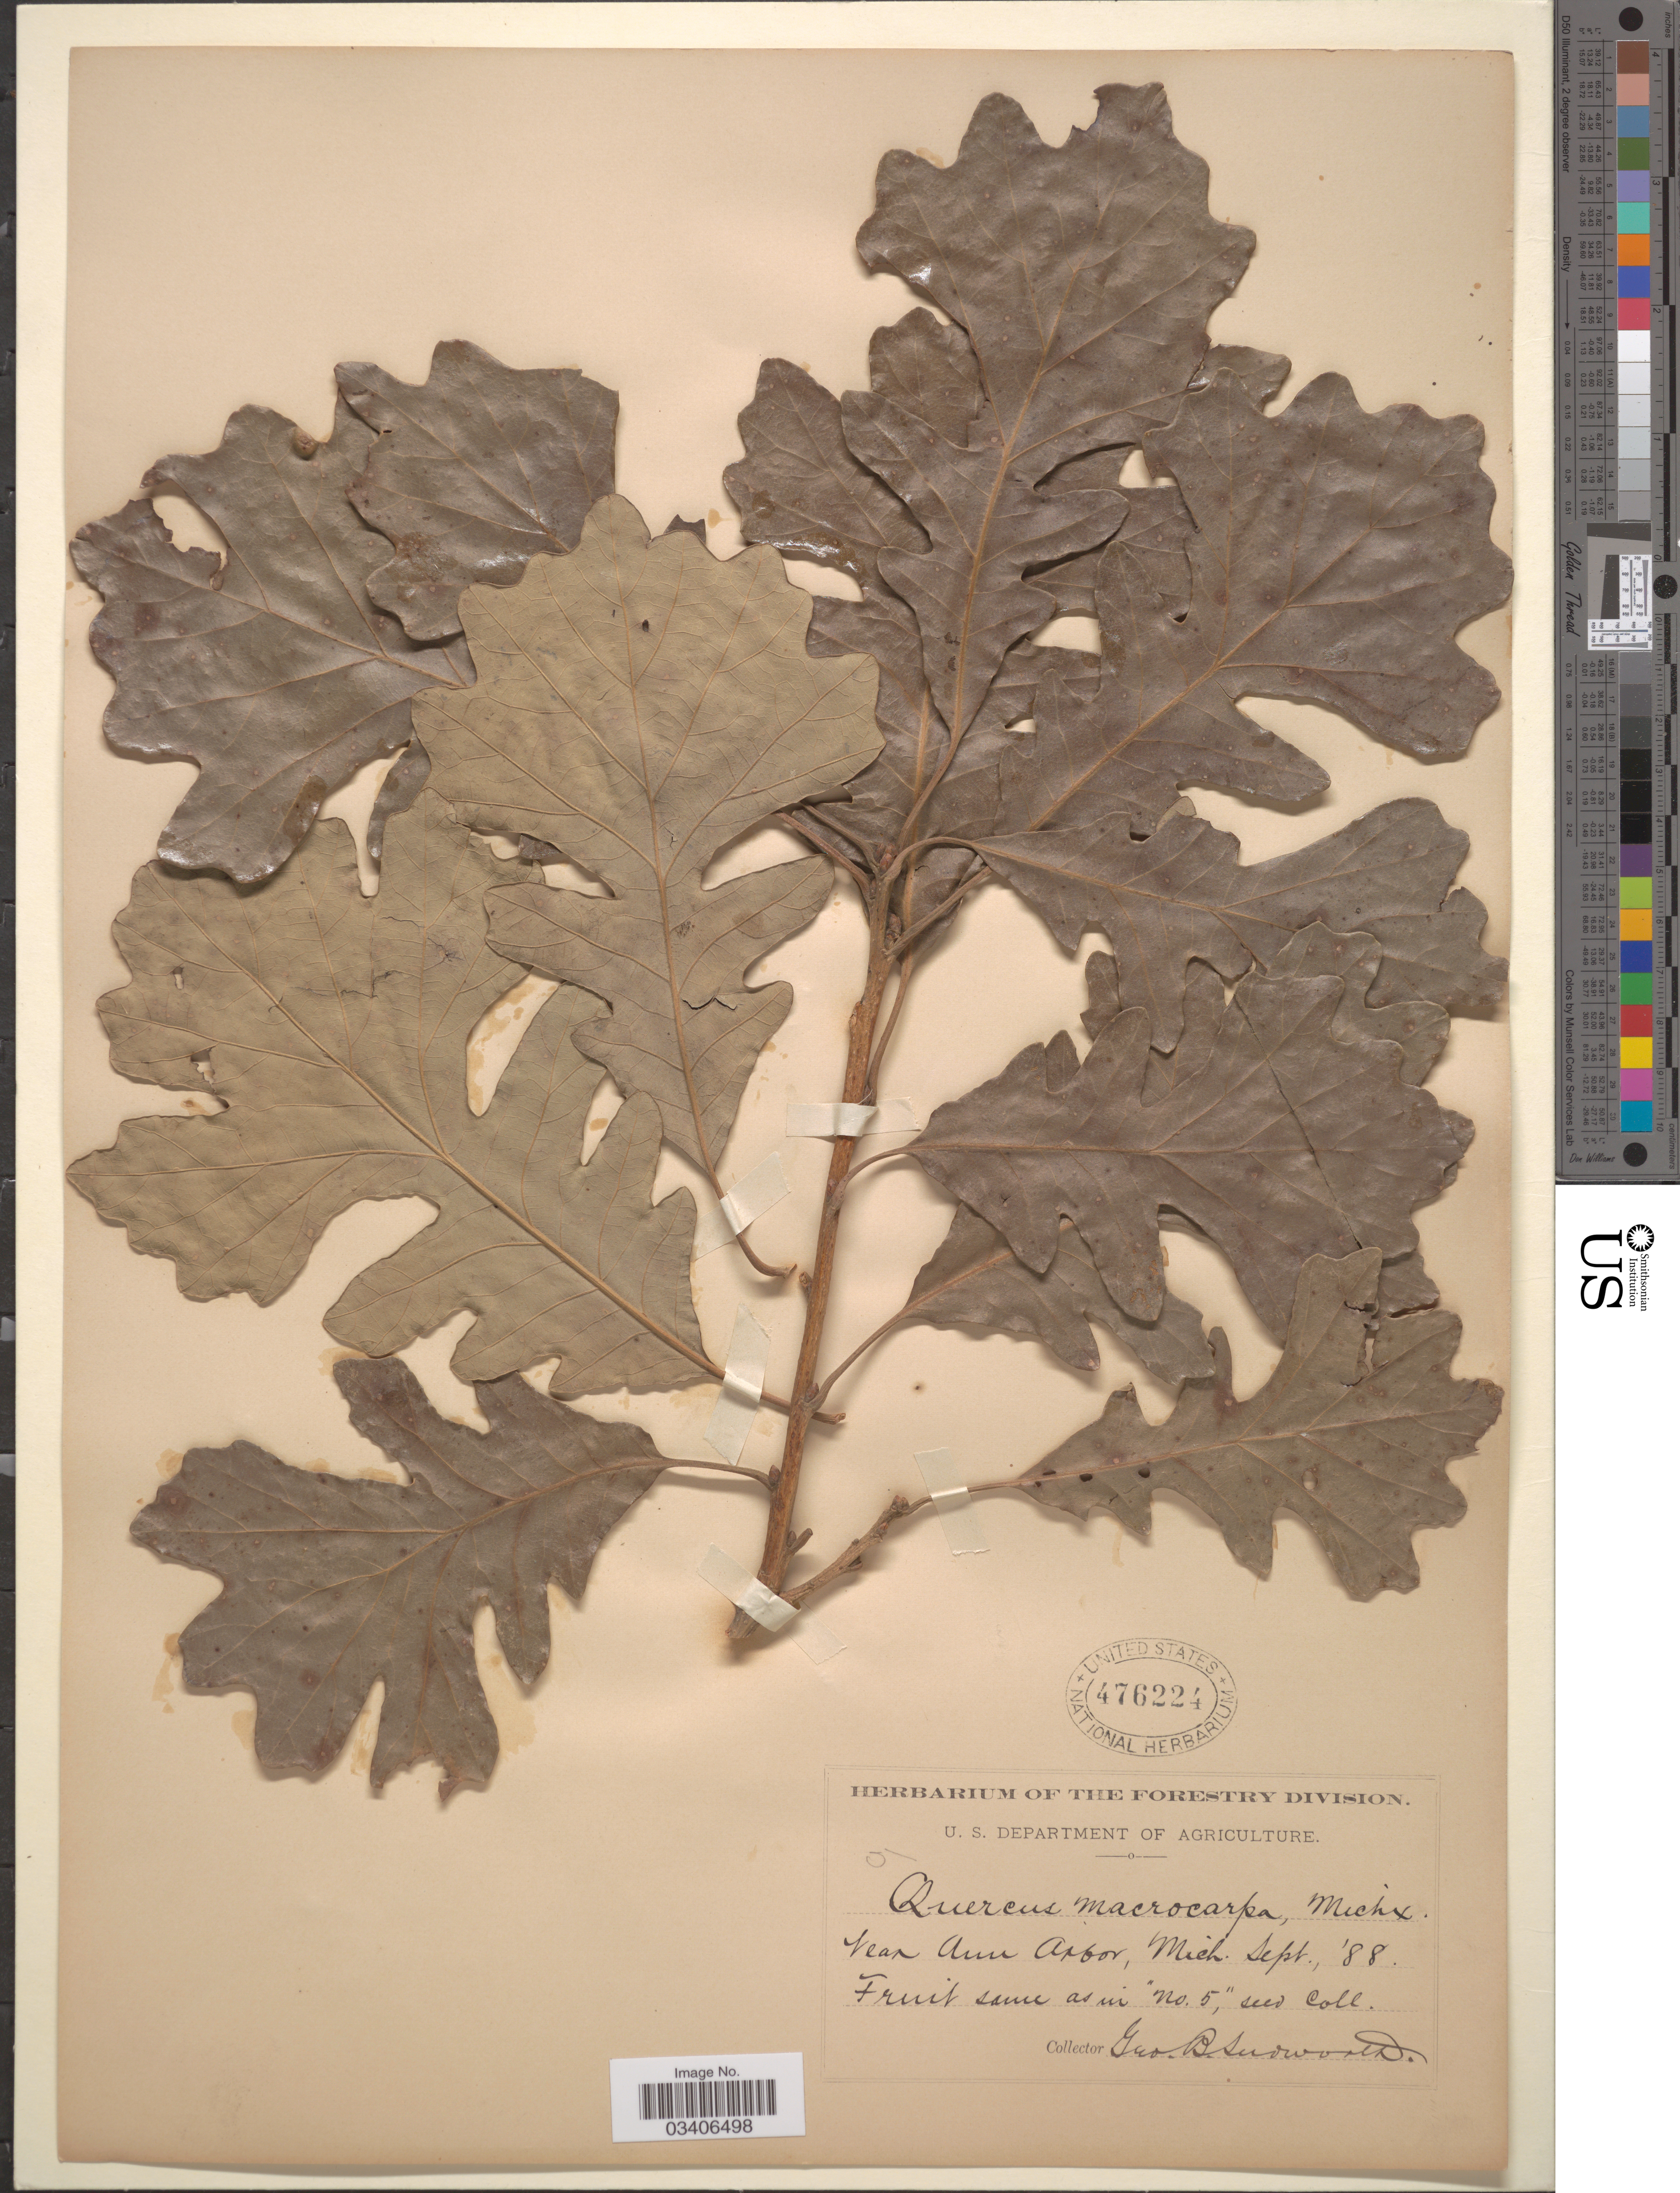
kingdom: Plantae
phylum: Tracheophyta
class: Magnoliopsida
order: Fagales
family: Fagaceae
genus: Quercus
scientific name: Quercus macrocarpa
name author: Michx.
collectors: G. B. Sudworth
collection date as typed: Transcribed d/m/y: /9/88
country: United States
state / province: Michigan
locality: Near Ann Arbor.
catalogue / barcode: US 476224